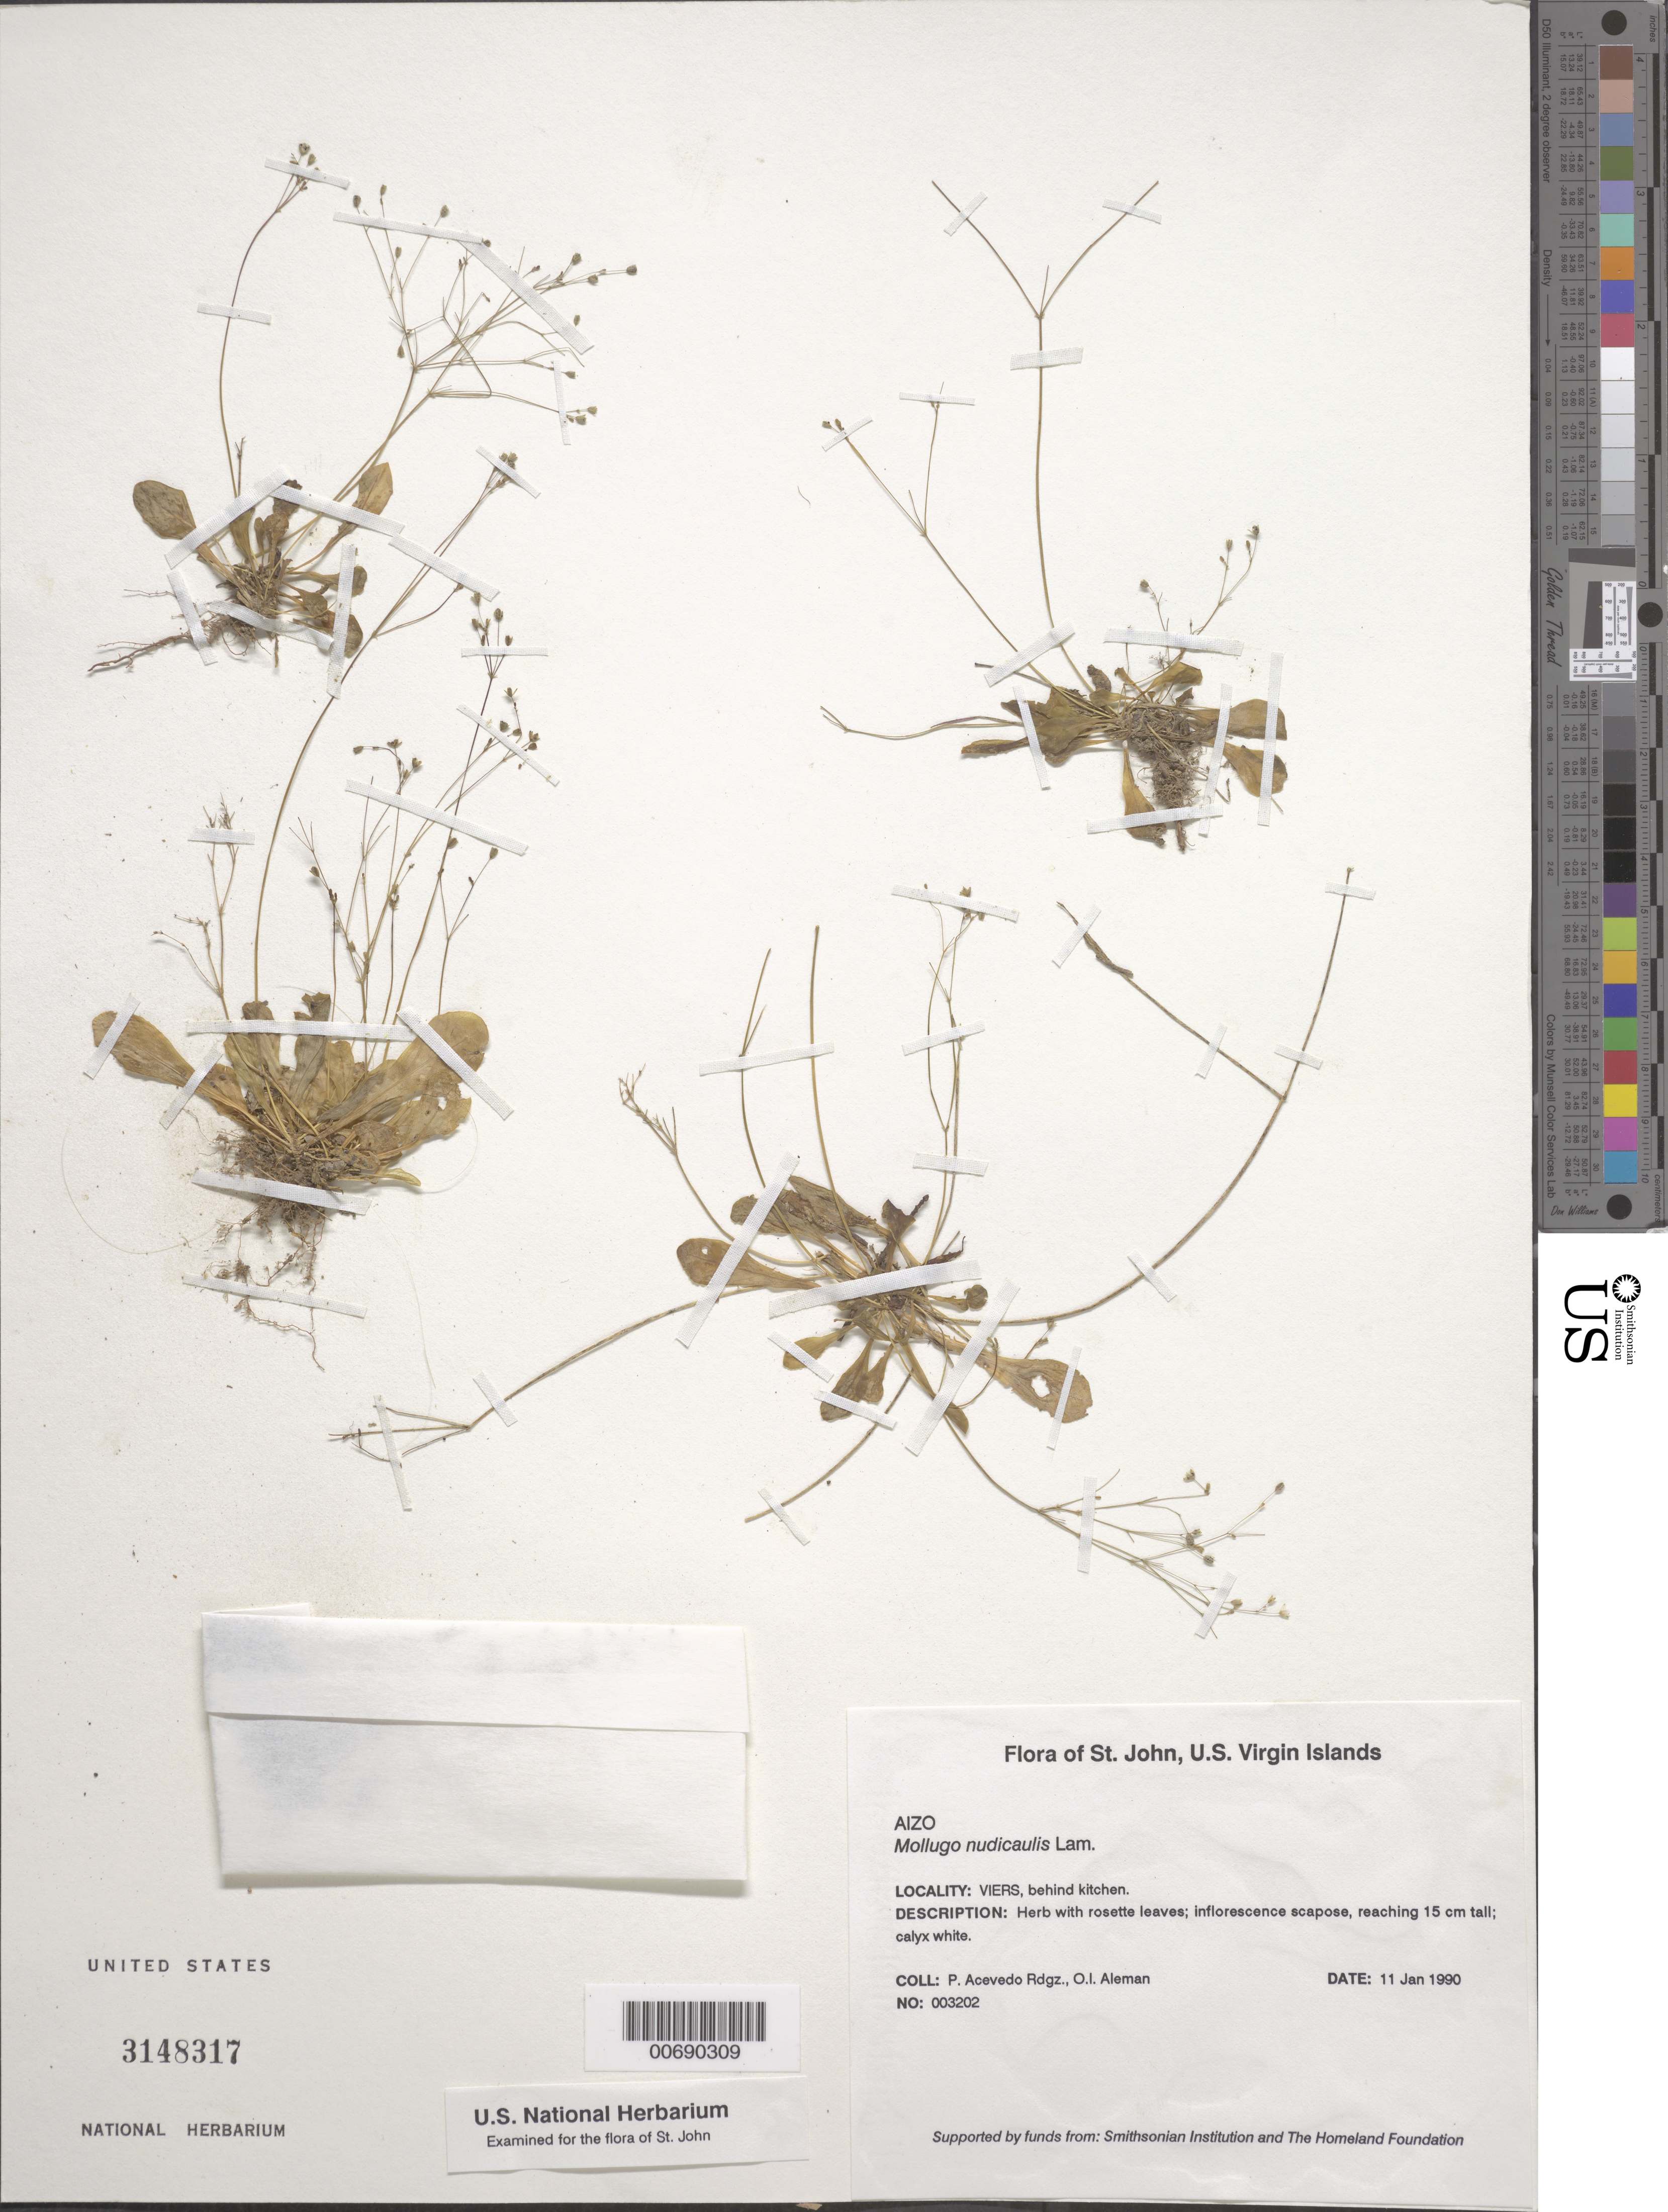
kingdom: Plantae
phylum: Tracheophyta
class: Magnoliopsida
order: Caryophyllales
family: Molluginaceae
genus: Paramollugo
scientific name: Paramollugo spathulata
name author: (Sw.) Sukhor.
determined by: Strong, Mark T., (BOT), Smithsonian Institution - National Museum of Natural History (UNITED STATES)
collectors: P. Acevedo-Rodr. & O. Alemán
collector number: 3202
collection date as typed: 11 Jan 1990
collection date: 1990-01-11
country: U.S. Virgin Islands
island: St. John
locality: VIERS, behind kitchen.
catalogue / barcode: US 3148317